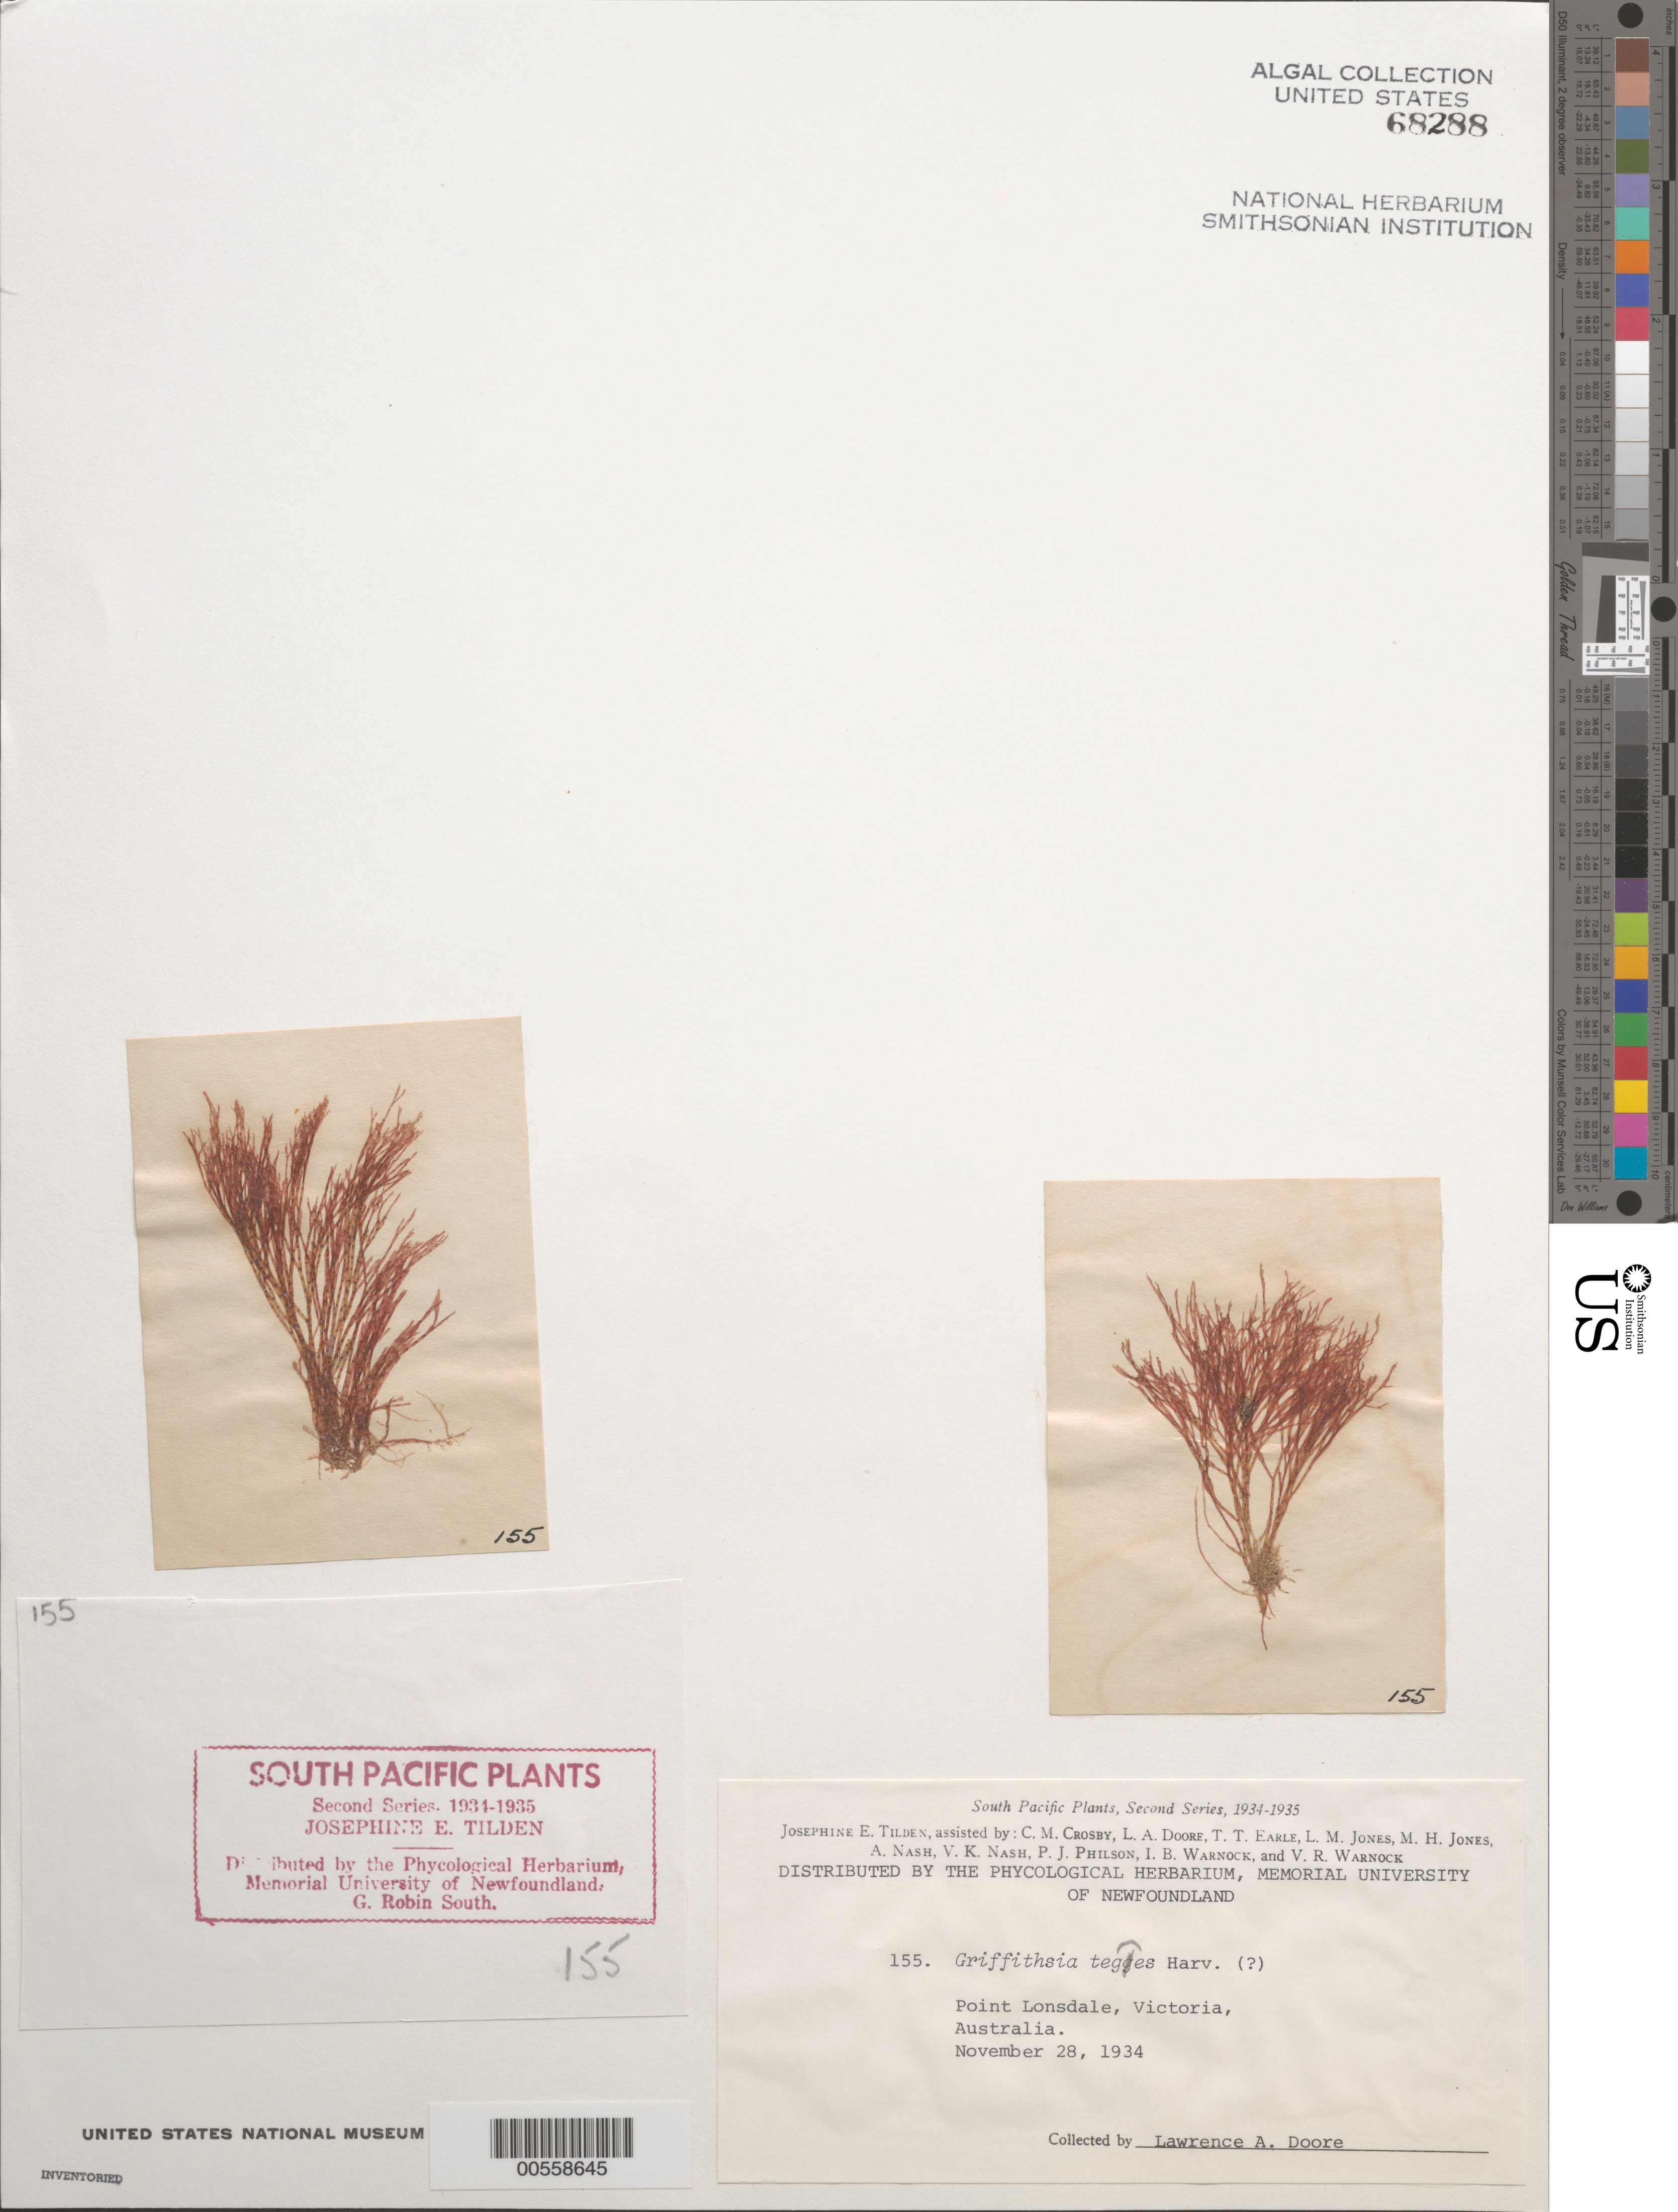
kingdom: Plantae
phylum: Rhodophyta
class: Florideophyceae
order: Ceramiales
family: Wrangeliaceae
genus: Griffithsia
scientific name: Griffithsia teges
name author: Harv.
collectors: L. Doore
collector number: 155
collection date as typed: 28 Nov 1934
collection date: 1934-11-28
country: Australia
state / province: Victoria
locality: Point lonsdale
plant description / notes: Tilden, South Pacific Plants, Second Series, 1934-1935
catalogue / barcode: US 68288